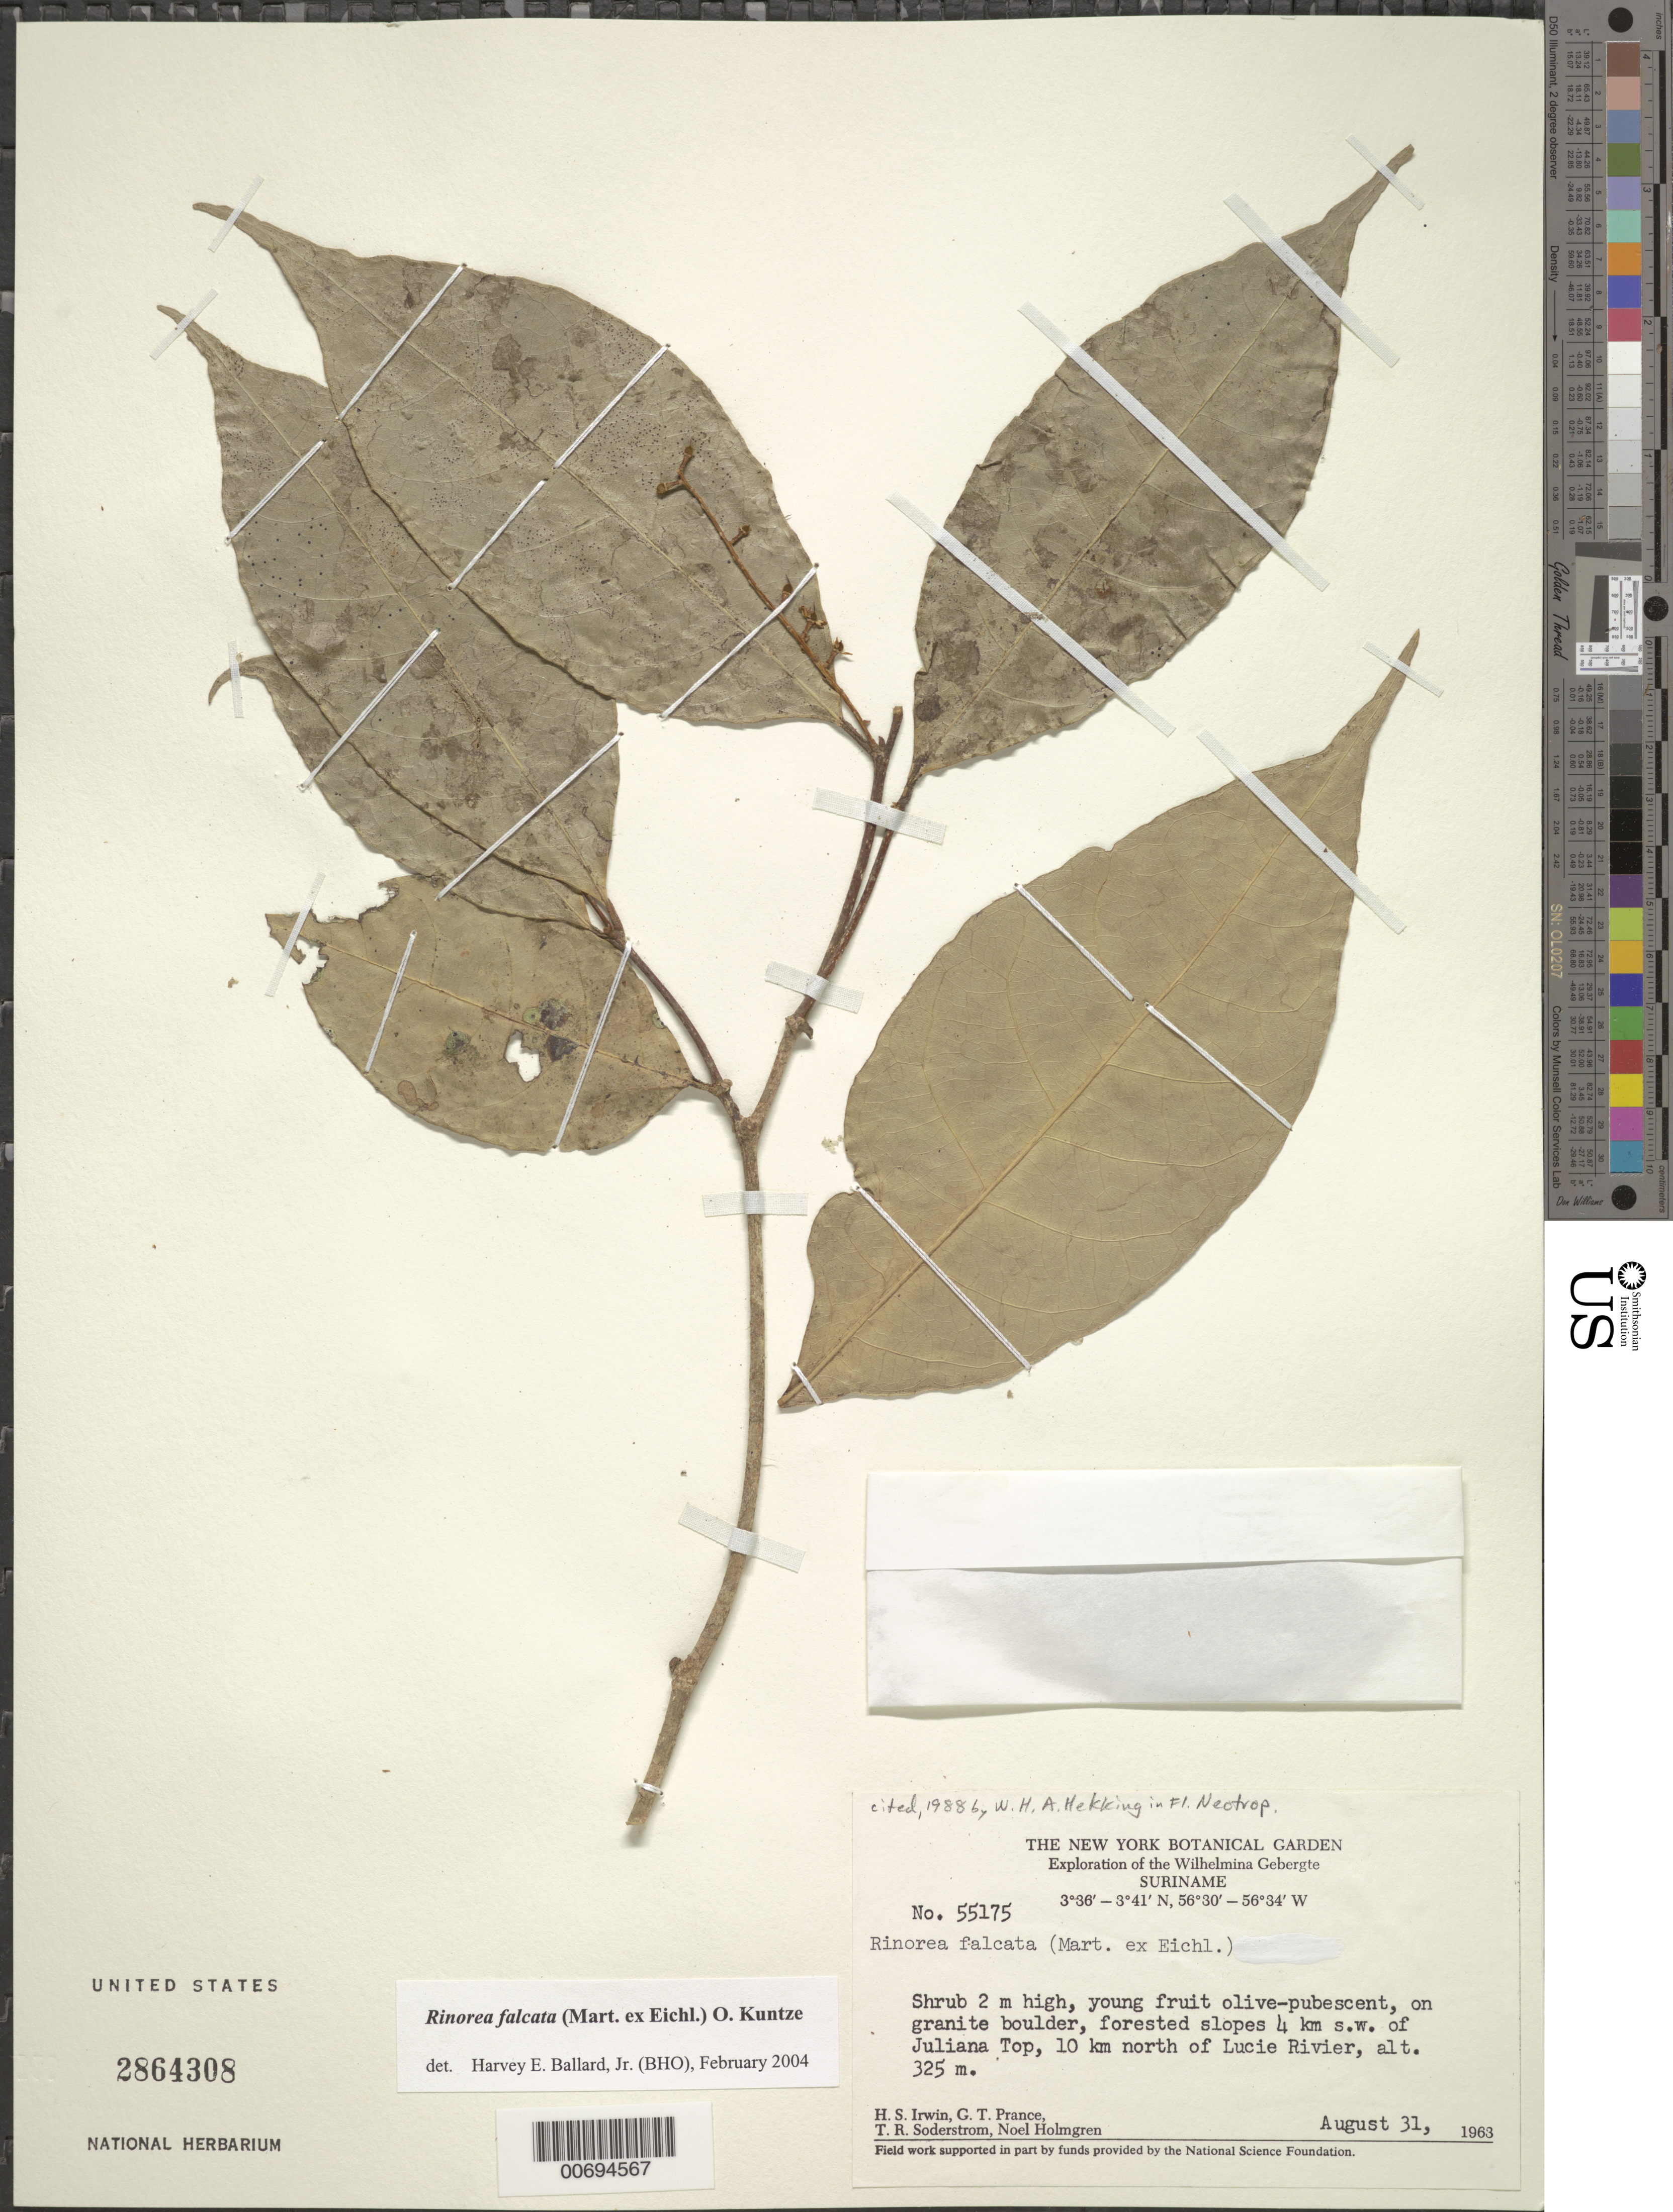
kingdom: Plantae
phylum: Tracheophyta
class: Magnoliopsida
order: Malpighiales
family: Violaceae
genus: Rinorea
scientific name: Rinorea riana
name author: Kuntze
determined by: Hoyos-Gomez, S. E.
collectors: H. Irwin, G. T. Prance, T. R. Soderstrom & N. H. Holmgren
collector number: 55175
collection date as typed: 31-Aug-63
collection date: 1963-08-31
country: Suriname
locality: Juliana Top, 4 km SW of; 10 km N of Lucie River, Wilhelmina Gebergte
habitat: On granite boulder, forested slopes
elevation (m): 325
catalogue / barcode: US 2864308